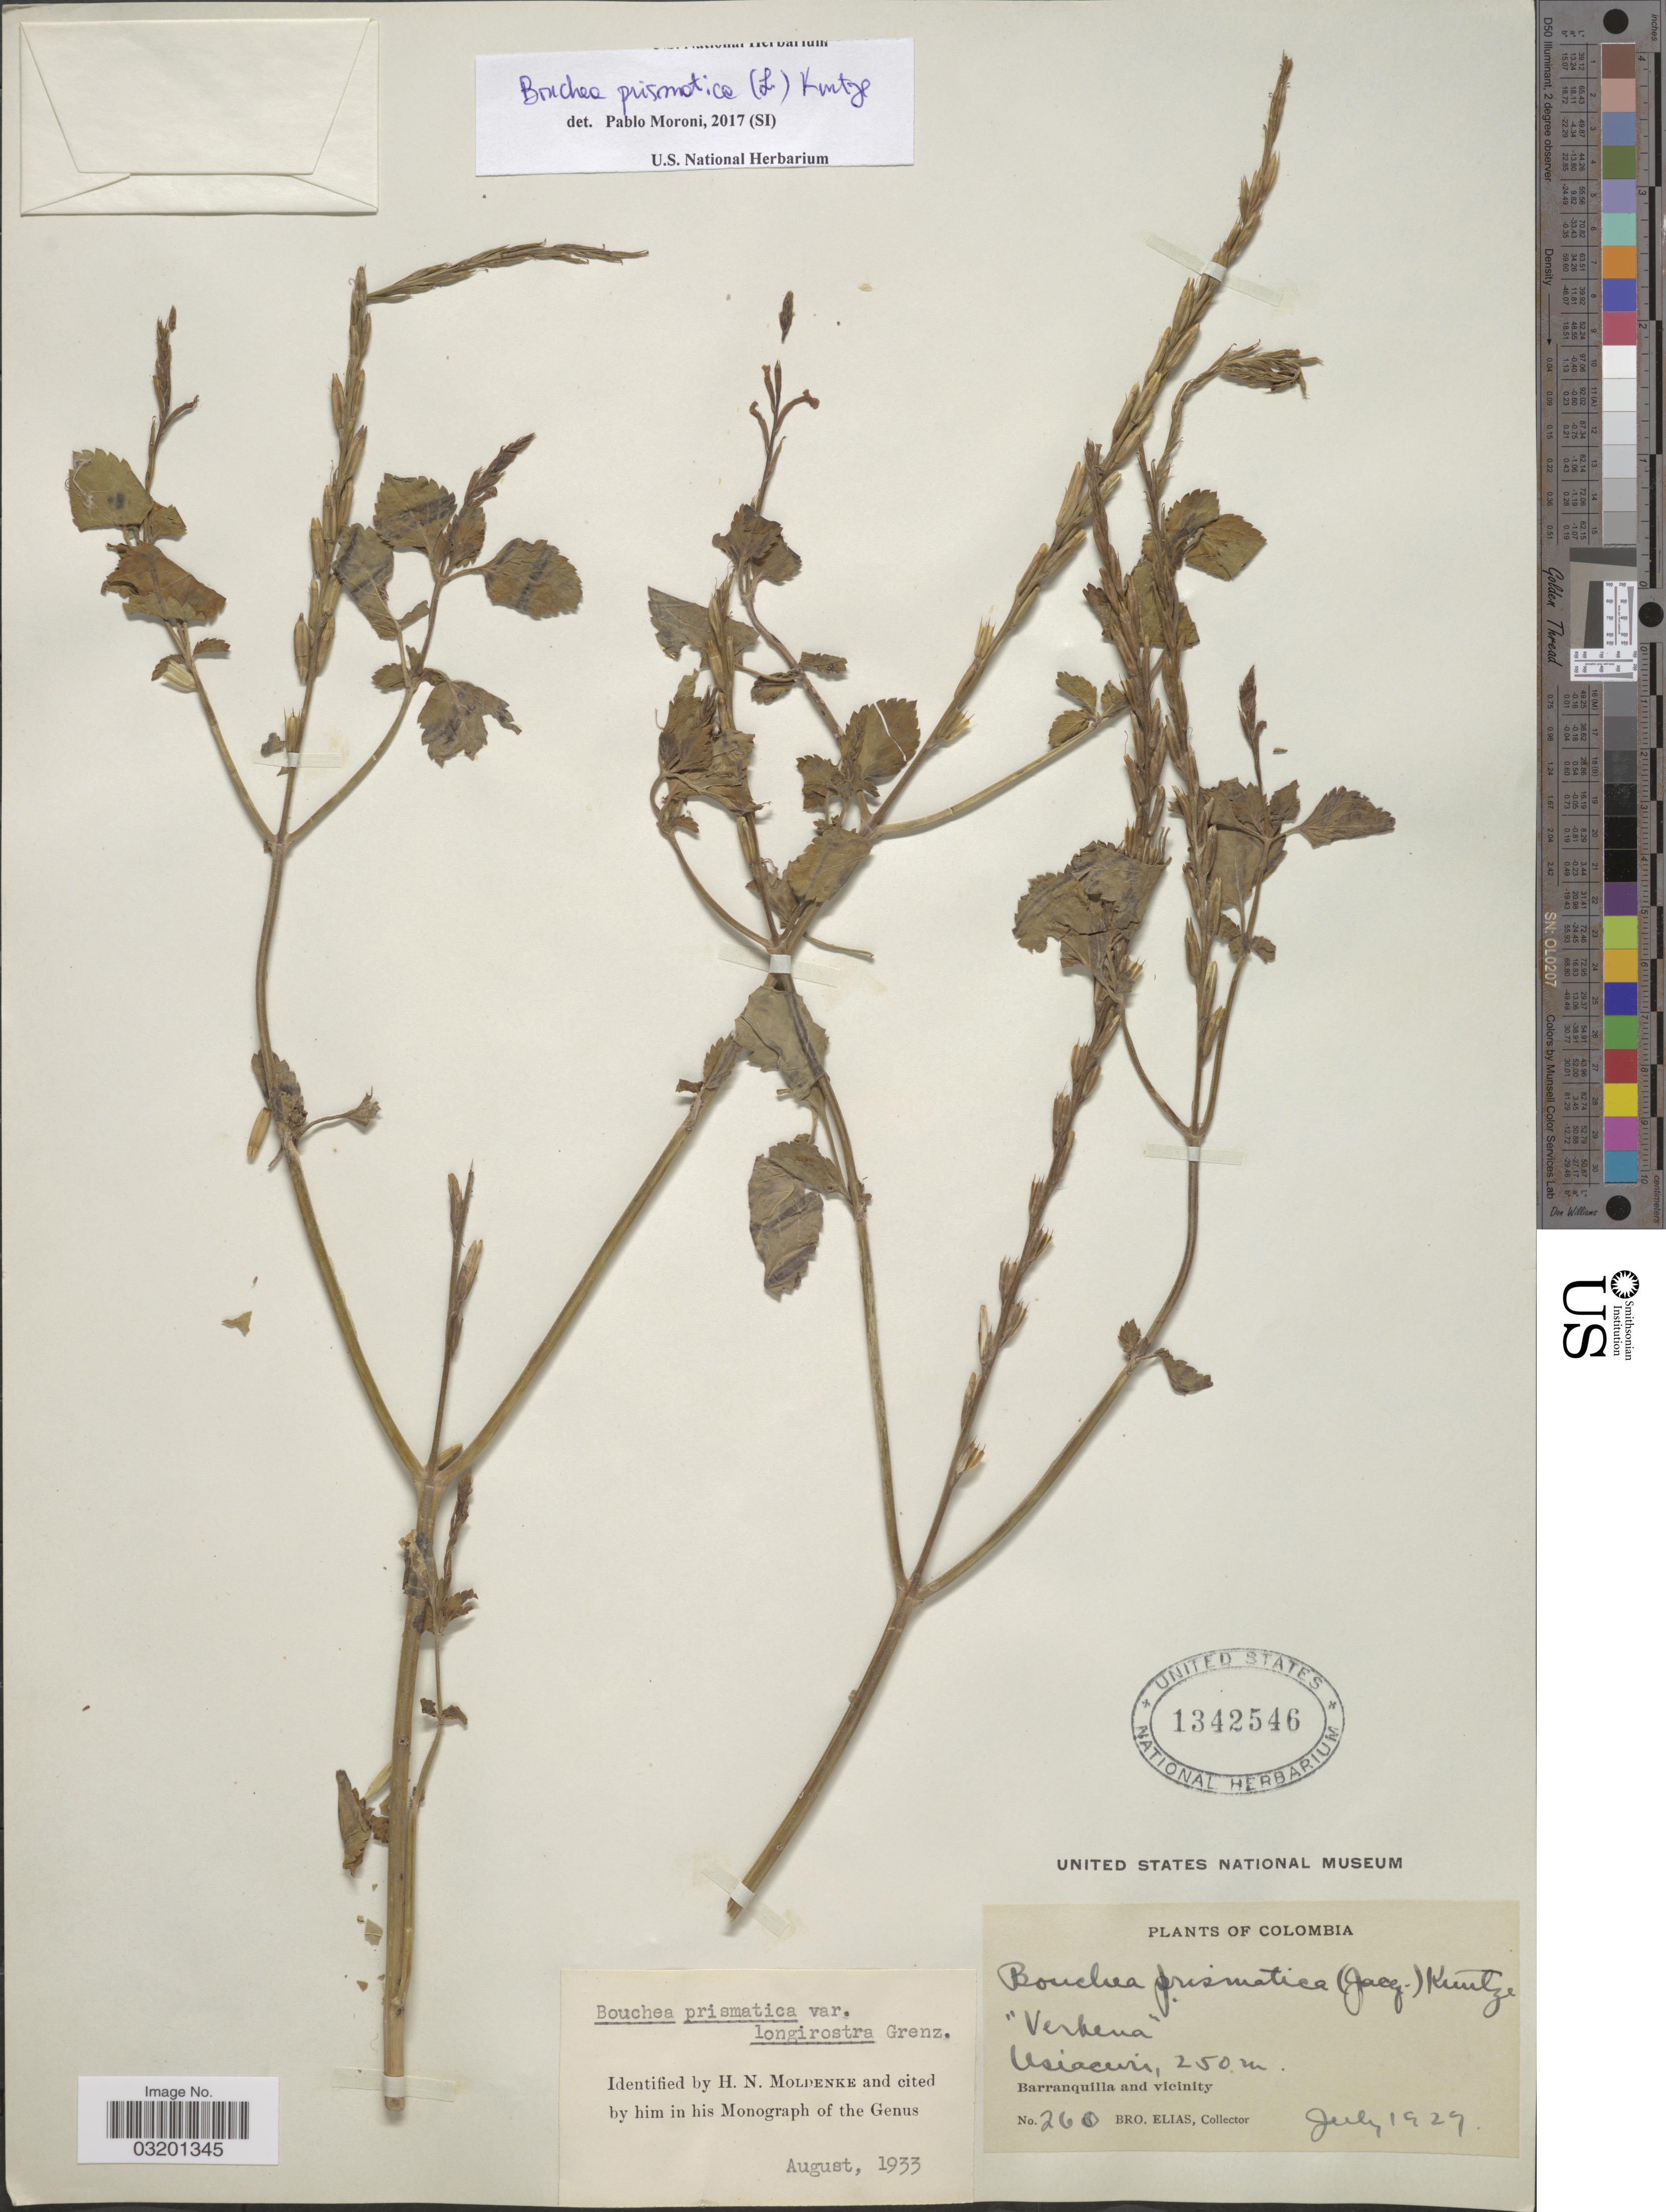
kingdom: Plantae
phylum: Tracheophyta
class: Magnoliopsida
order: Lamiales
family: Verbenaceae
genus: Bouchea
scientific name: Bouchea prismatica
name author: (L.) Kuntze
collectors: Bro. Elias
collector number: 260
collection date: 1929-07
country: Colombia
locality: Usiacuri, Barranquilla and vicinity.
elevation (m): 250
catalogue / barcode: US 1342546